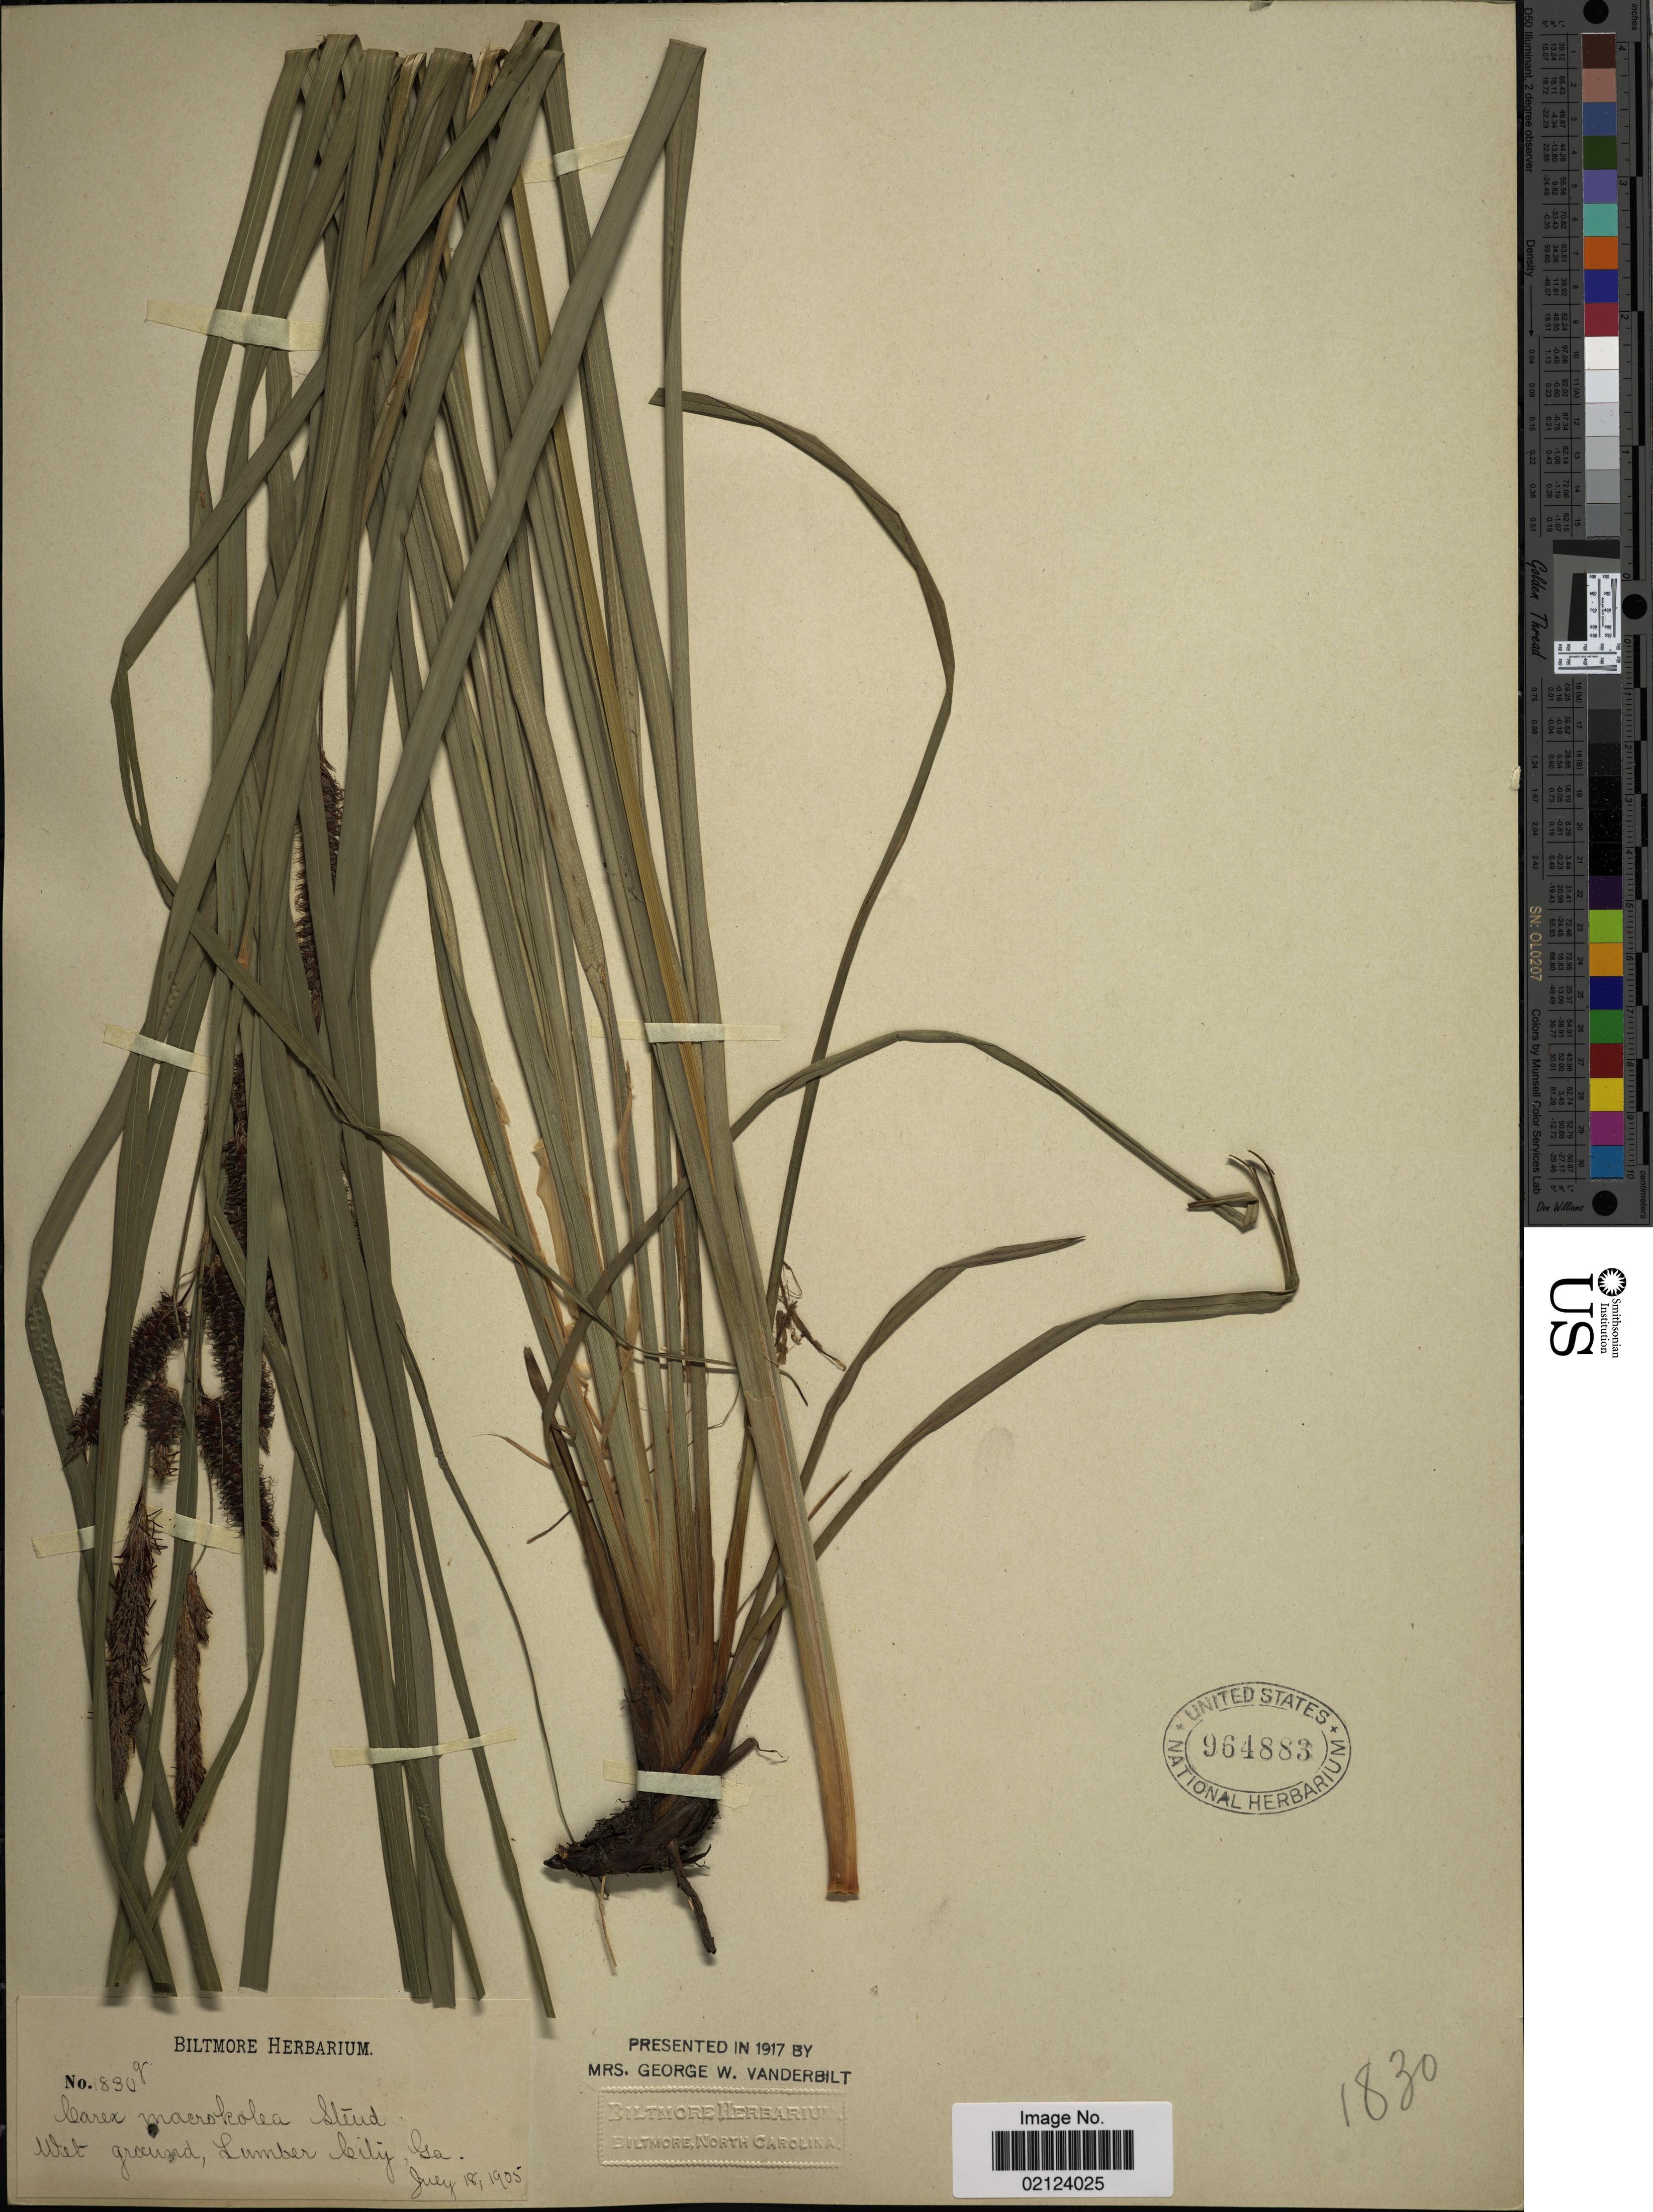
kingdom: Plantae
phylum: Tracheophyta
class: Liliopsida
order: Poales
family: Cyperaceae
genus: Carex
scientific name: Carex joorii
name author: L.H. Bailey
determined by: Strong, Mark T., (BOT), Smithsonian Institution - National Museum of Natural History (UNITED STATES)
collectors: ex herb. Biltmore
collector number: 830G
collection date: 1905-07-18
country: United States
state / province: Georgia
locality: Lumber City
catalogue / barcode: US 964883